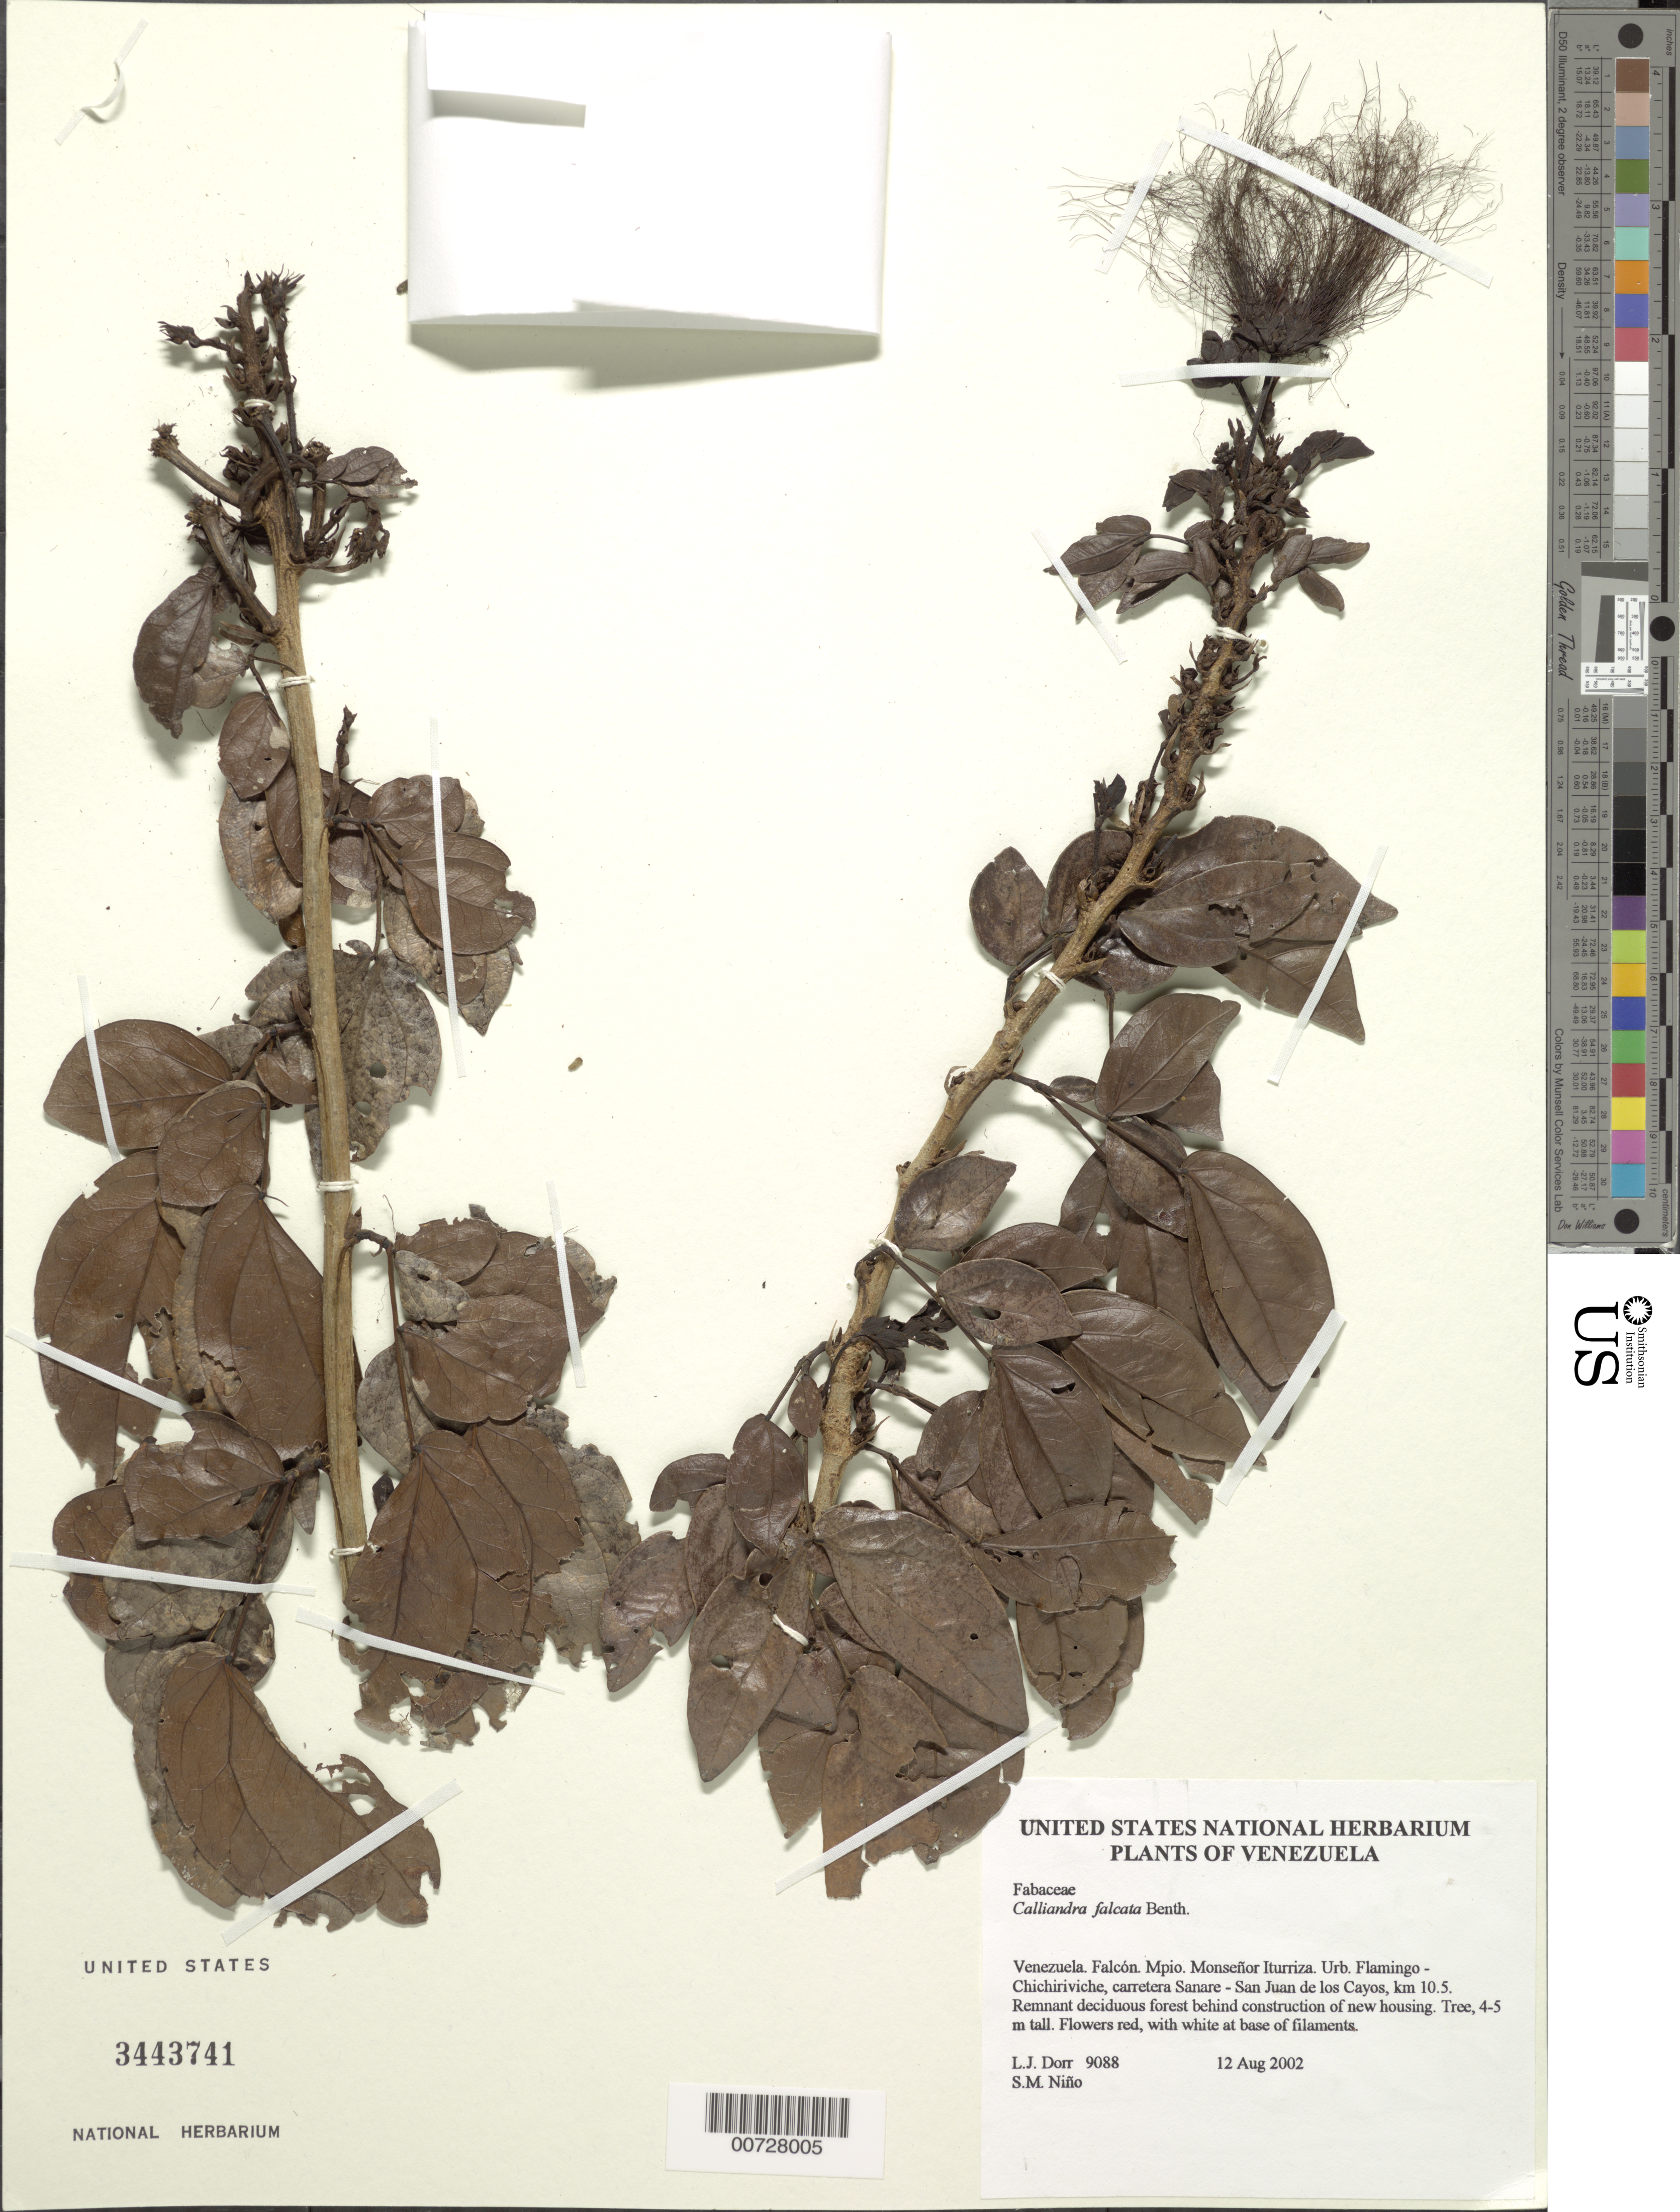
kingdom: Plantae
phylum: Tracheophyta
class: Magnoliopsida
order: Fabales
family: Fabaceae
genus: Calliandra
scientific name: Calliandra falcata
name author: Benth.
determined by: Dorr, L. J., (BOT), Smithsonian Institution - National Museum of Natural History (UNITED STATES)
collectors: L. J. Dorr & S. M. Niño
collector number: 9088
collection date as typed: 12 Aug 2002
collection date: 2002-08-12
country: Venezuela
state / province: Falcón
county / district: Monseñor Iturriza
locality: Urb. Flamingo-Chichiriviche, carretera Sanare-San Juan de los Cayos, km 10.5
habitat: Remnant deciduous forest behind construction of new housing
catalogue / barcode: US 3443741